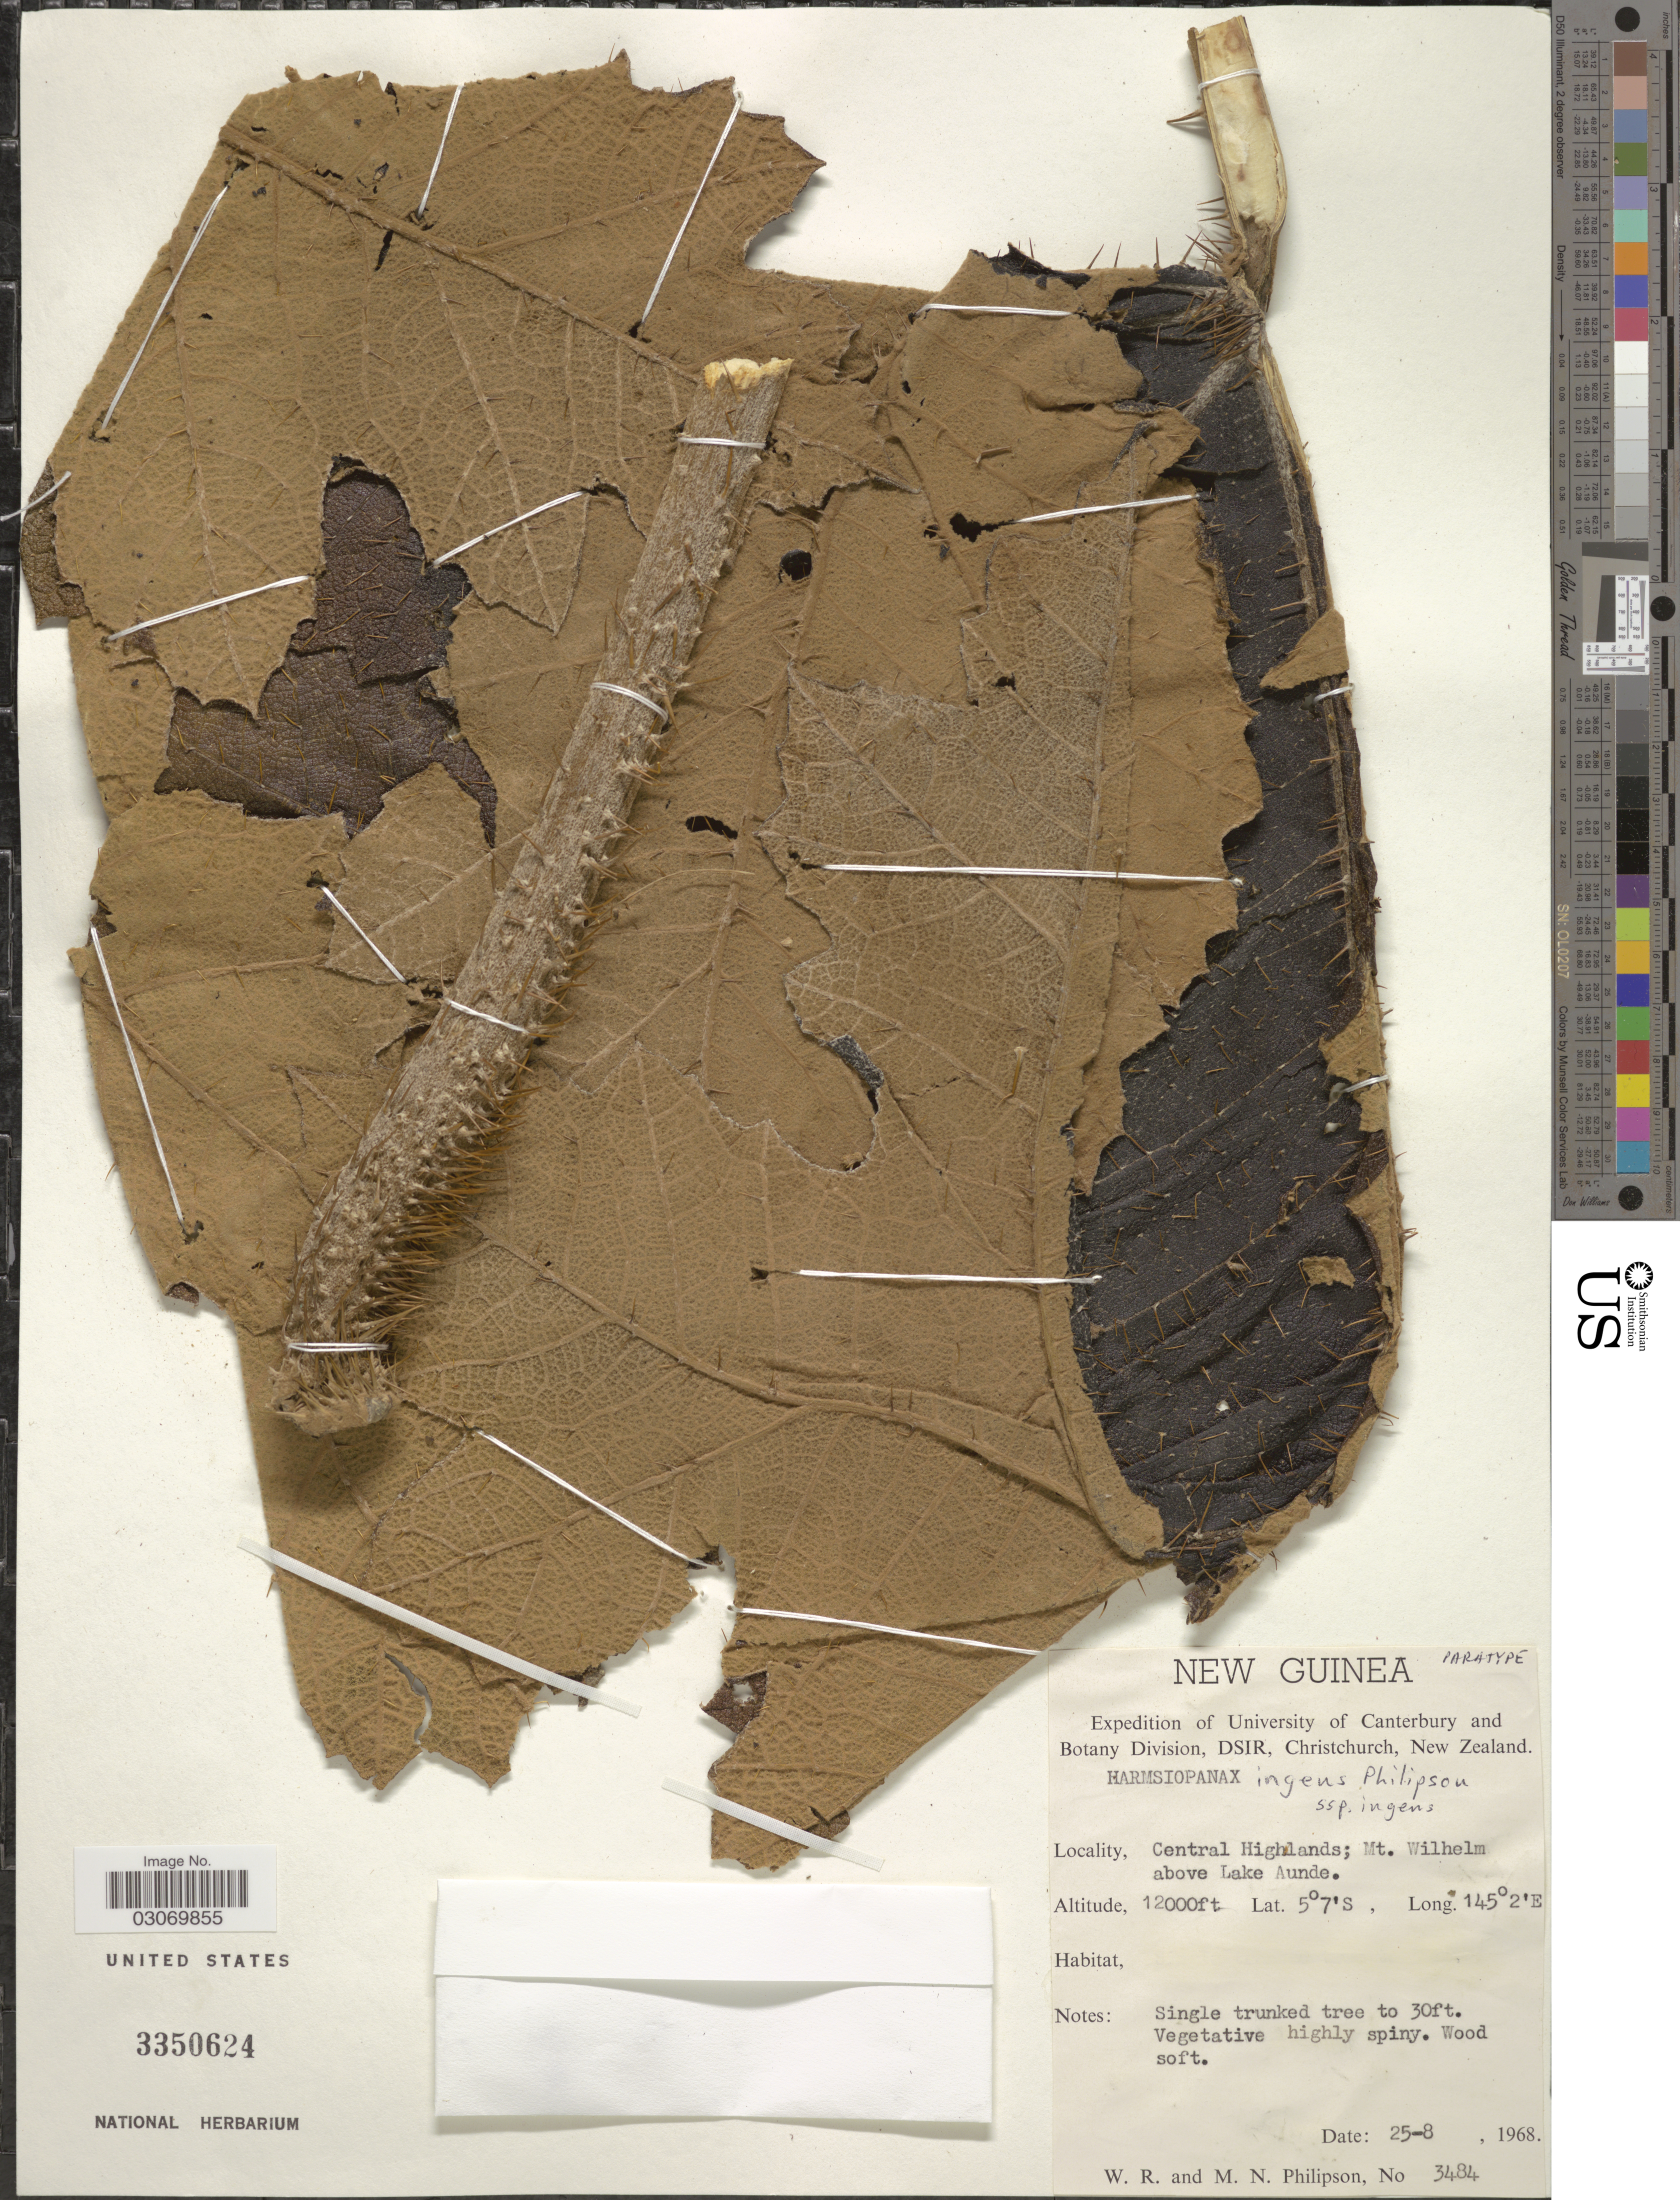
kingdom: Plantae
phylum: Tracheophyta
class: Magnoliopsida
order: Apiales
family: Araliaceae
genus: Harmsiopanax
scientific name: Harmsiopanax ingens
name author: Philipson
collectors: W. R. Philipson & M. Philipson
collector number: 3484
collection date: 1968-08-25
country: Papua New Guinea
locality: New Guinea, Central Highlands; Mt. Wilhelm above Lake Aunde.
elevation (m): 3658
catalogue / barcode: US 3350624